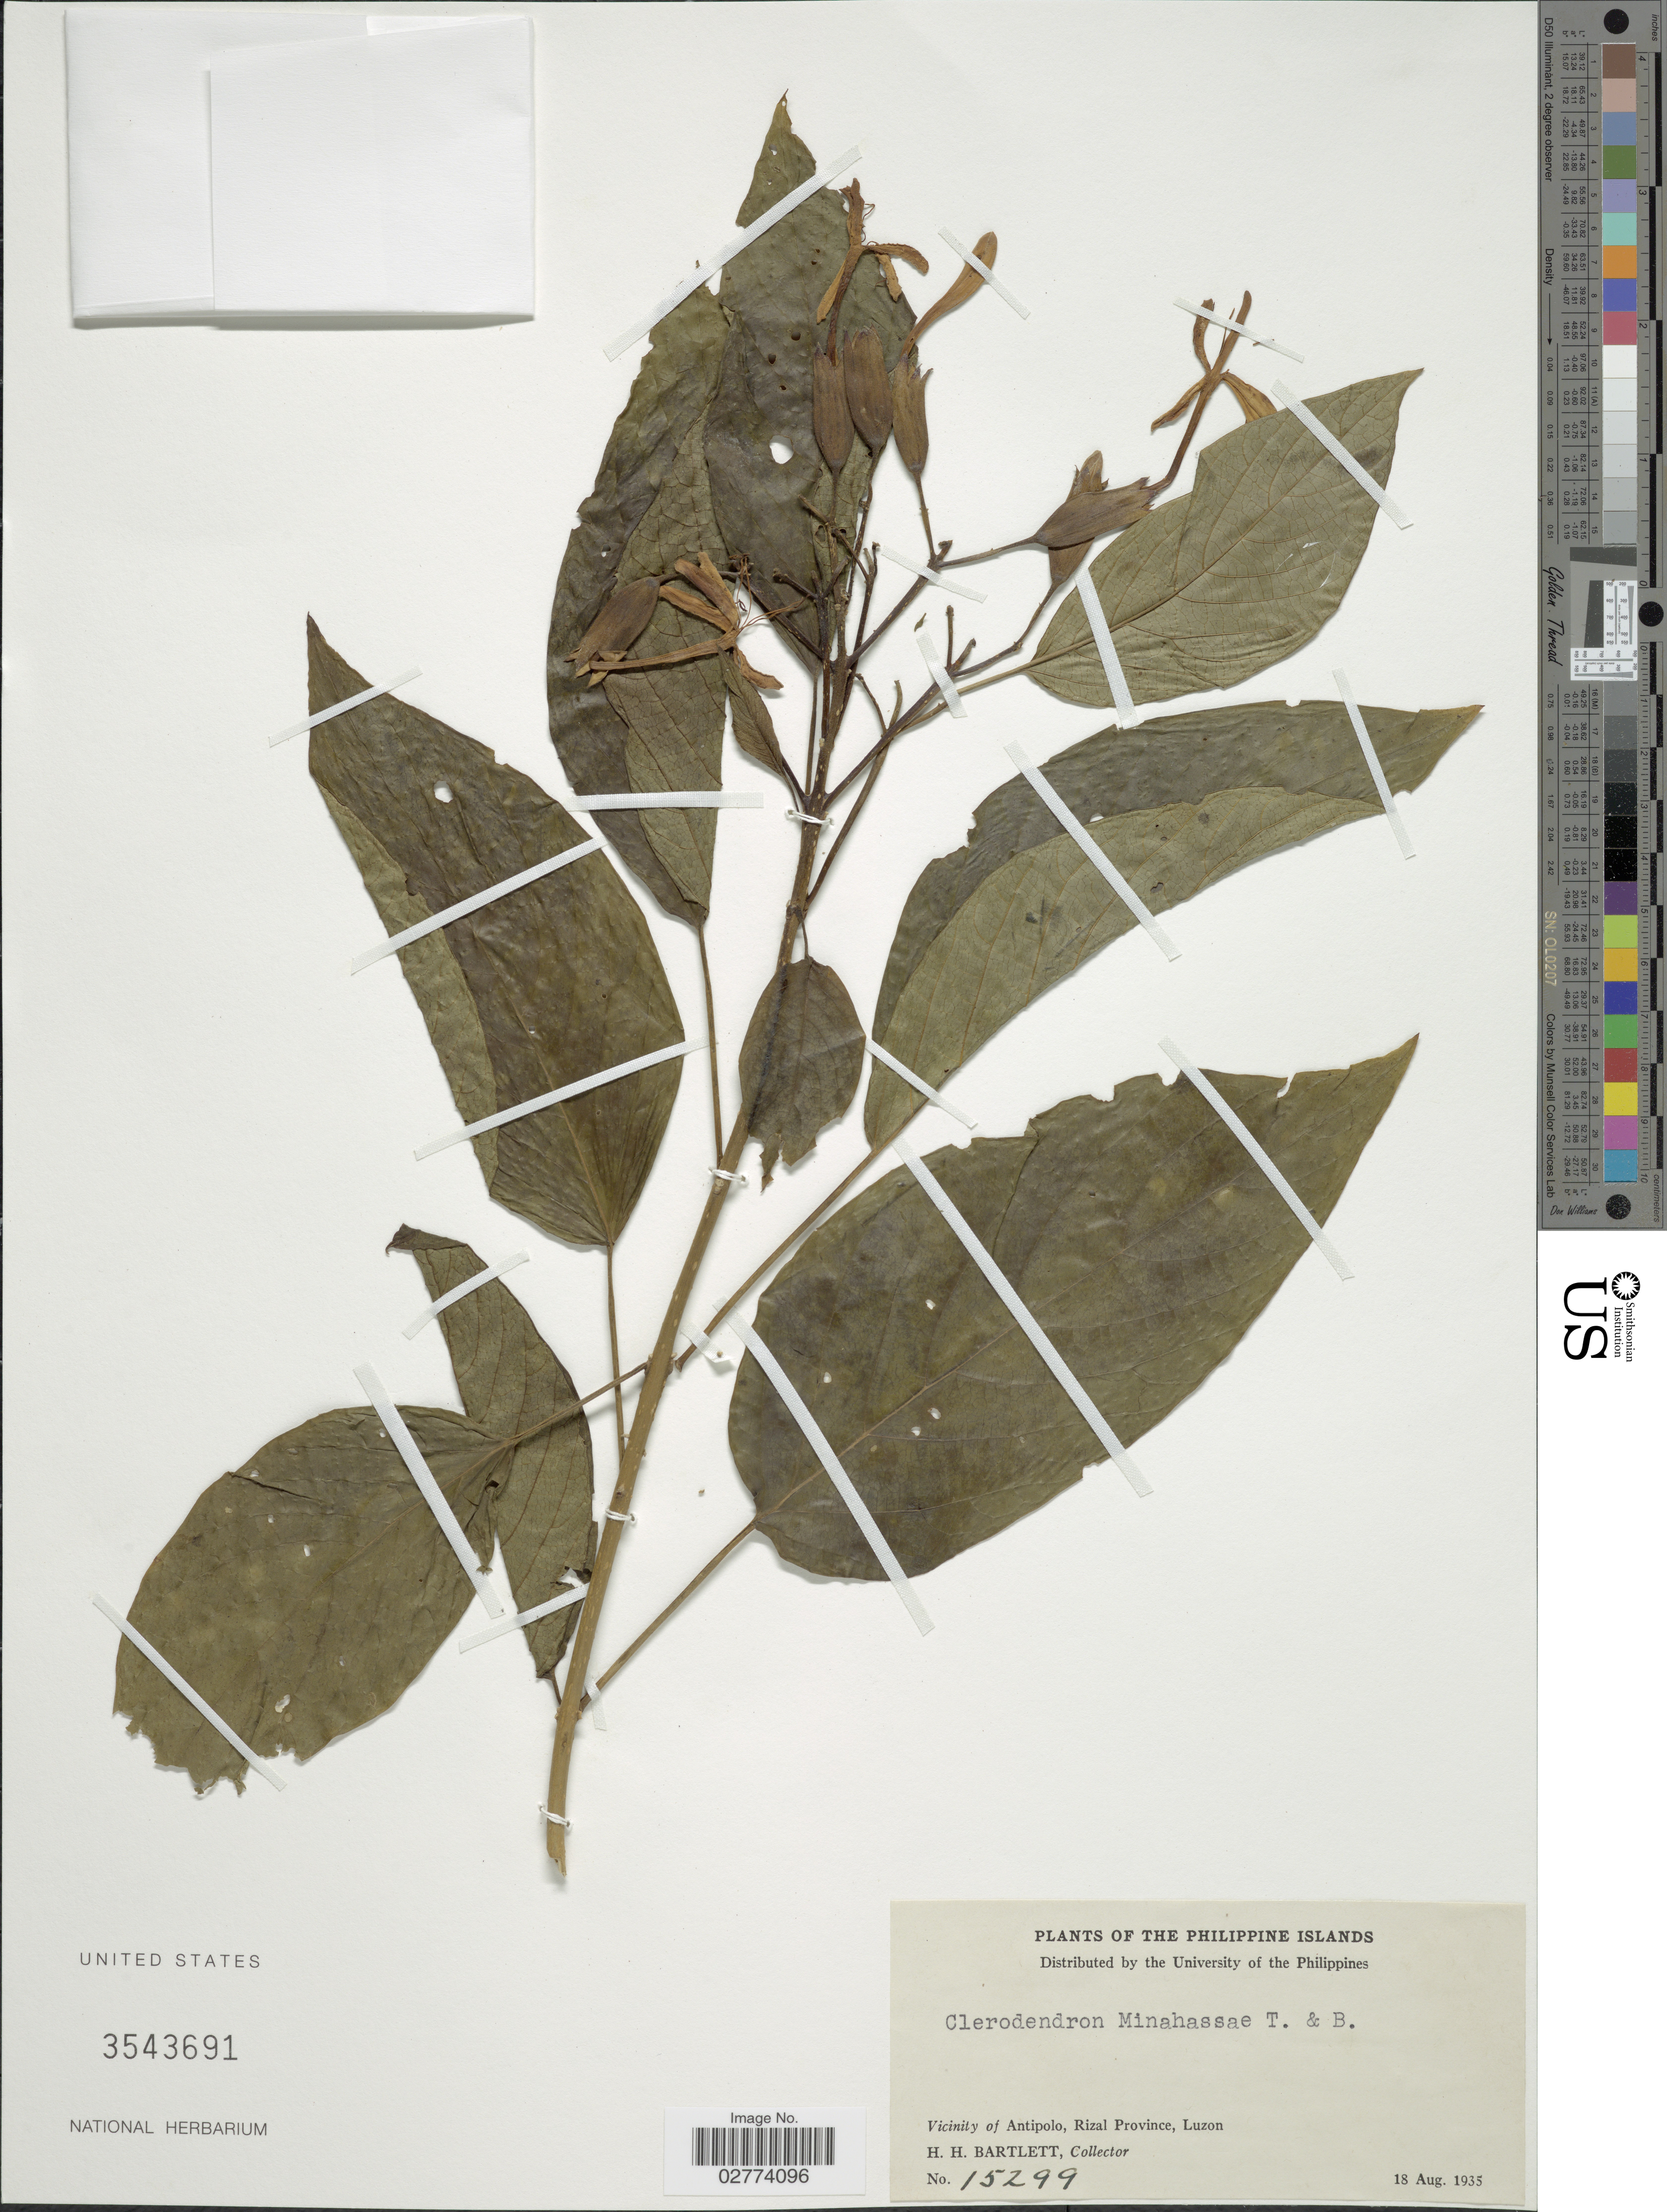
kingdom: Plantae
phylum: Tracheophyta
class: Magnoliopsida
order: Lamiales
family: Lamiaceae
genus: Clerodendrum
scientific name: Clerodendrum minahassae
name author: Teijsm. & Binn.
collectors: H. H. Bartlett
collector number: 15299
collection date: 1935-08-18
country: Philippines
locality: Vicinity of Antipolo, Rizal Province, Luzon.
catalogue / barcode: US 3543691